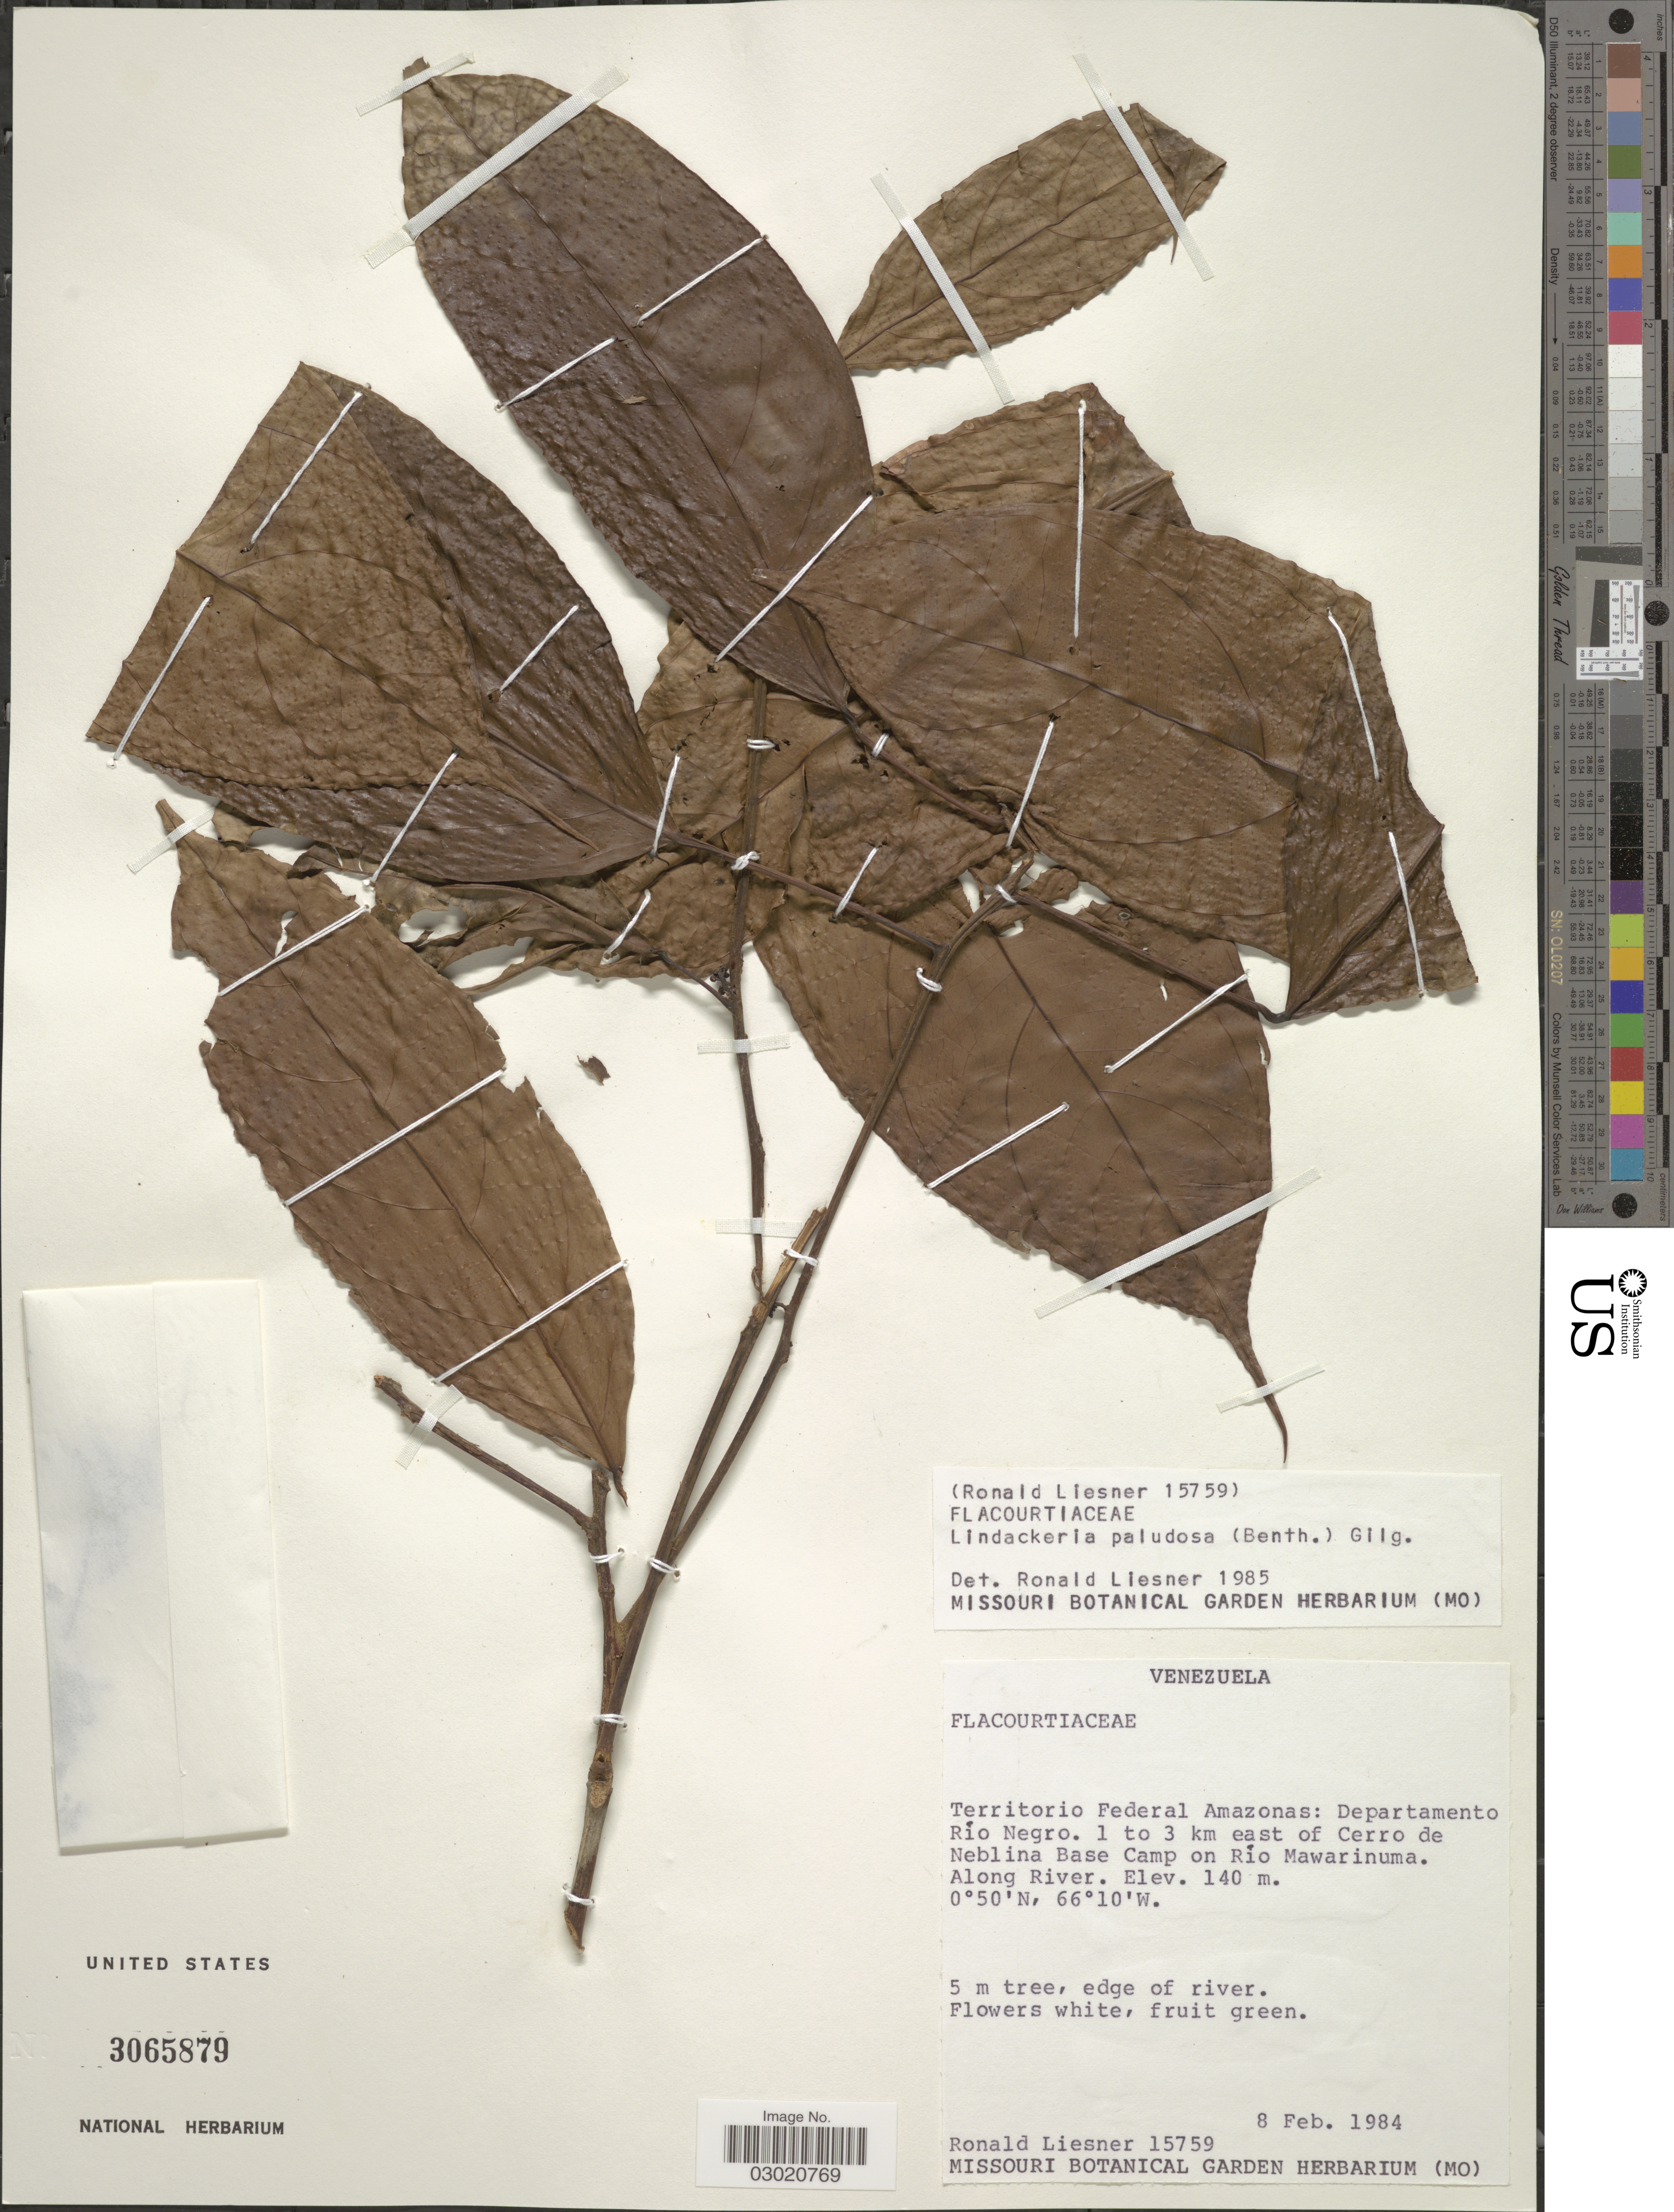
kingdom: Plantae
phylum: Tracheophyta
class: Magnoliopsida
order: Malpighiales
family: Achariaceae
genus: Lindackeria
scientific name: Lindackeria paludosa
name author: (Benth.) Gilg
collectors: R. L. Liesner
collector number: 15759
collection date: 1984-02-08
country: Venezuela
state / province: Amazonas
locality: Territorio Federal Amazonas: Departamento Río Negro, 1 to 3 km east of Cerro de Neblina Base Camp on Rio Mawarinuma, Along River.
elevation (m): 140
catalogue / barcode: US 3065879